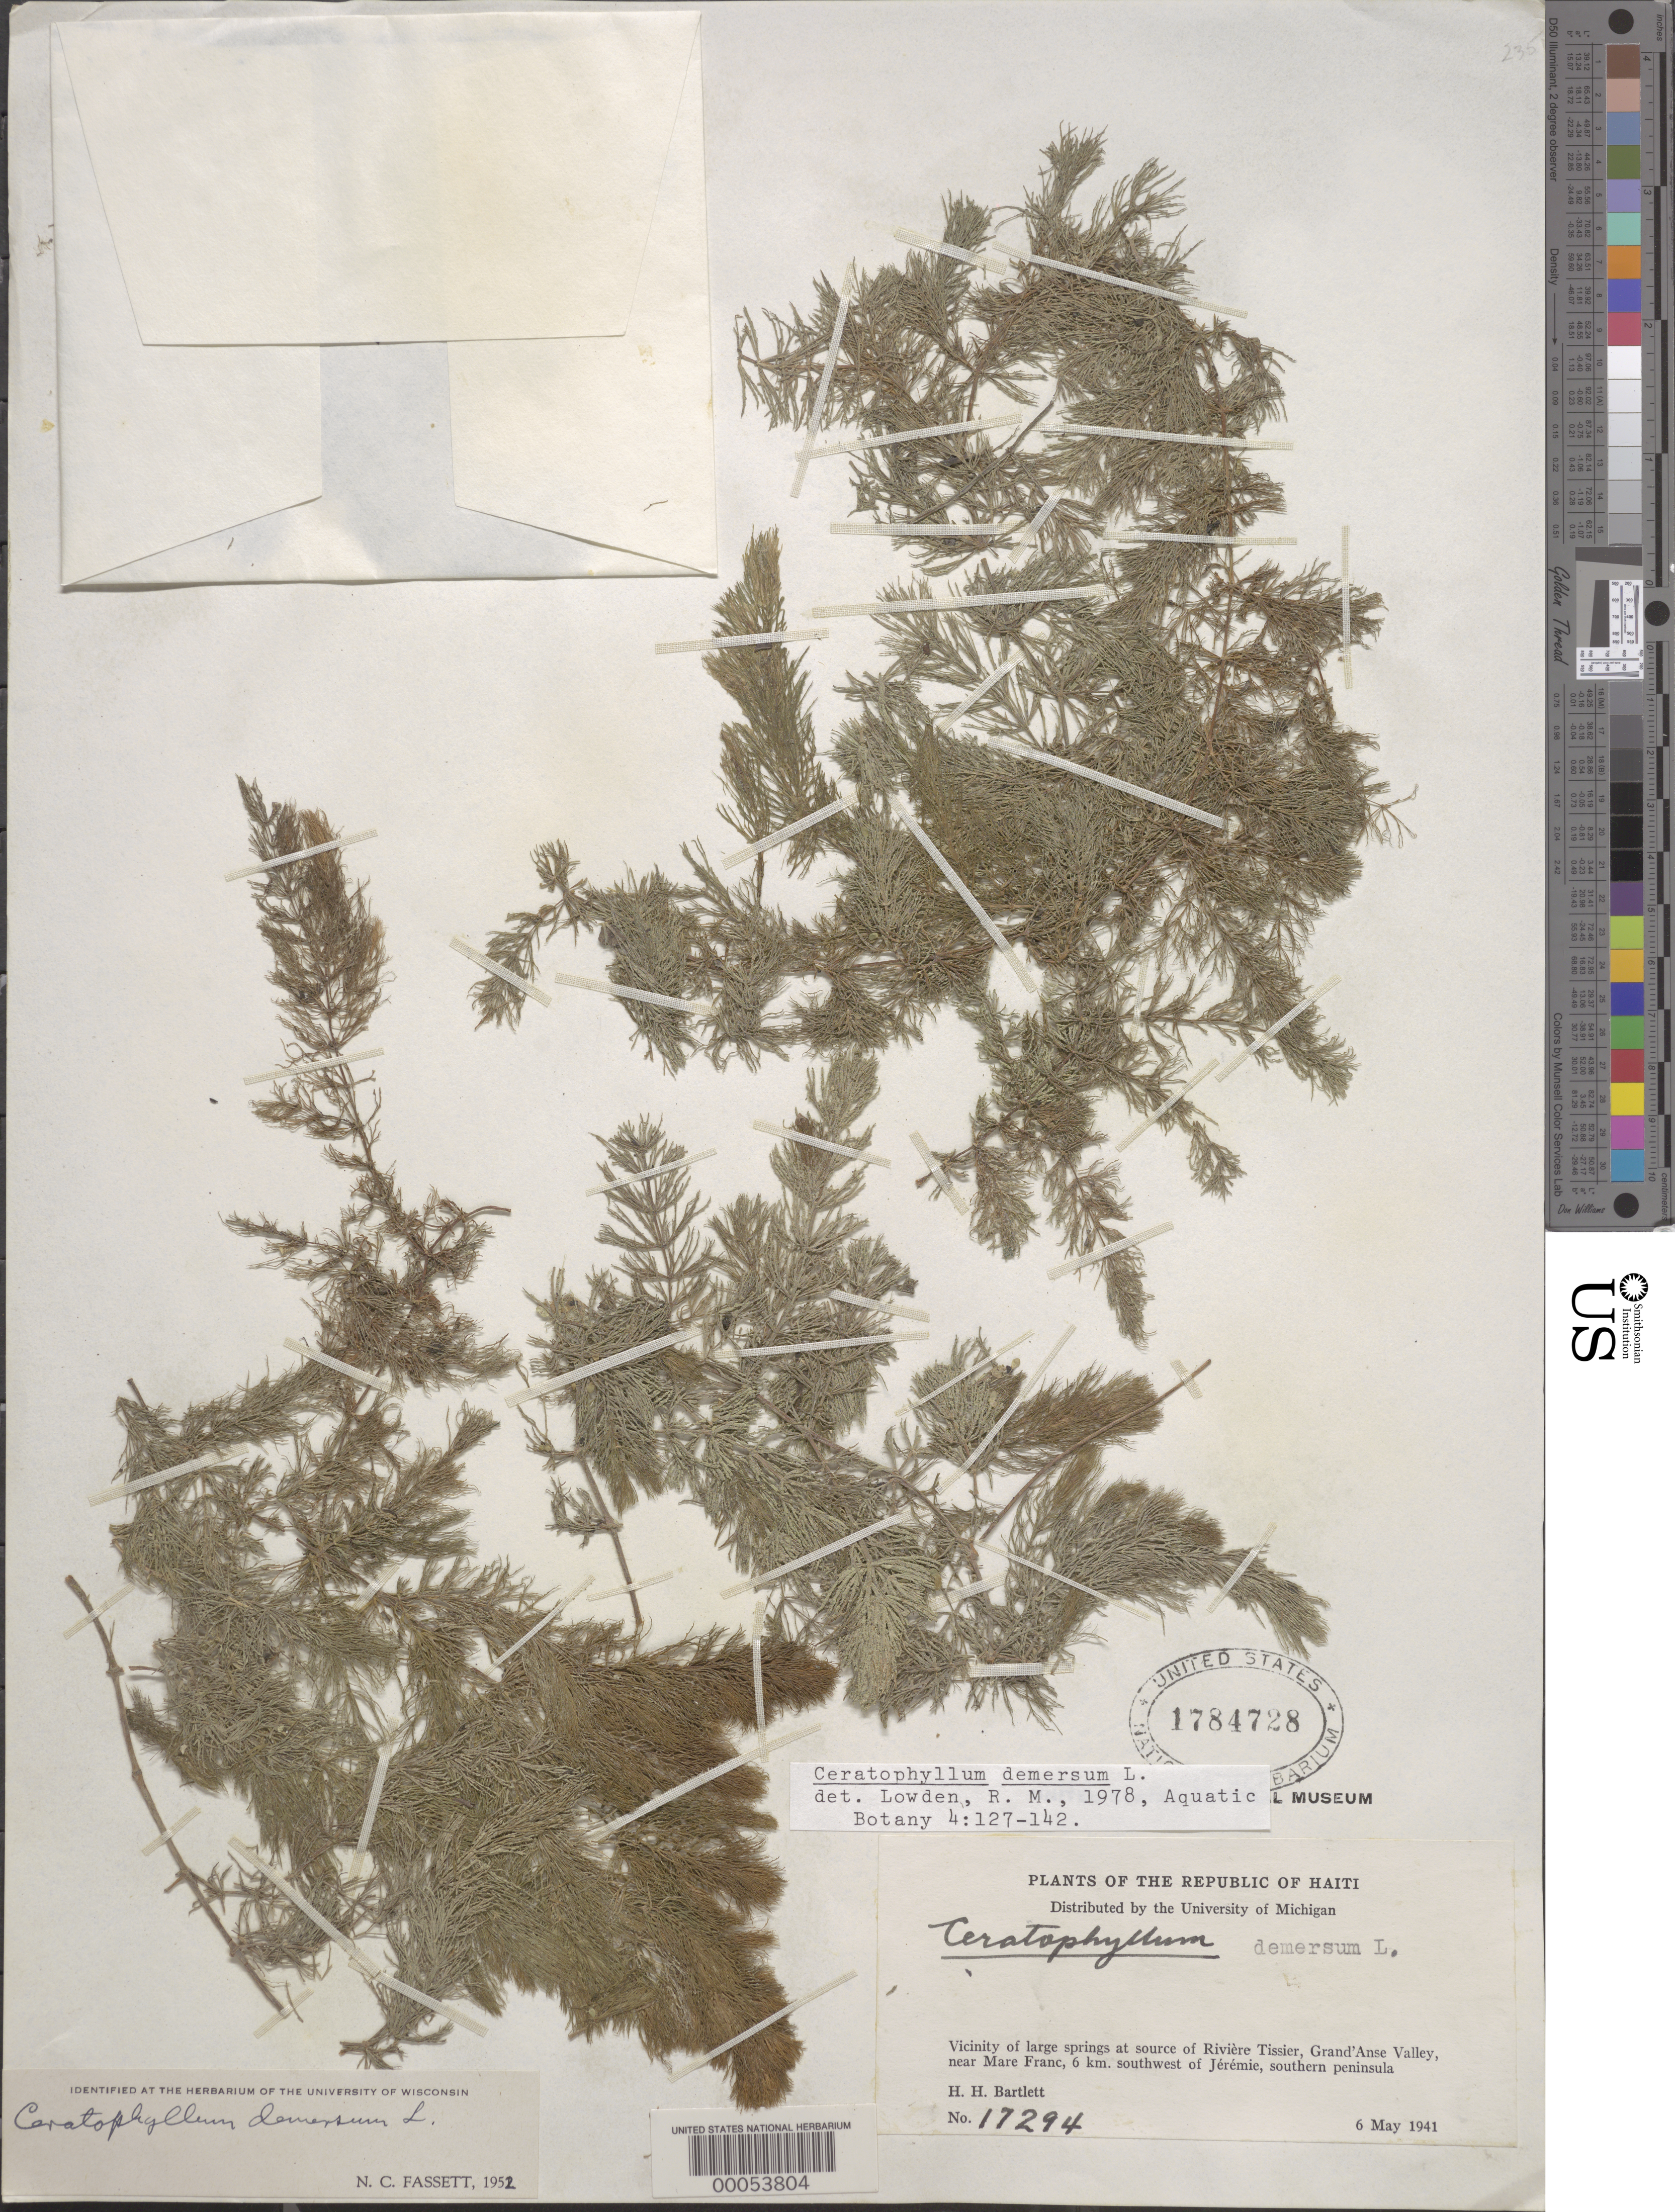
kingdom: Plantae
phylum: Tracheophyta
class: Magnoliopsida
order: Ceratophyllales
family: Ceratophyllaceae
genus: Ceratophyllum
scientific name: Ceratophyllum demersum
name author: L.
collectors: H. H. Bartlett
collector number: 17294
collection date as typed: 06 May 1941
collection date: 1941-05-06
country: Haiti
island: Hispaniola Island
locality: Riviere tissier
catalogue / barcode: US 1784728